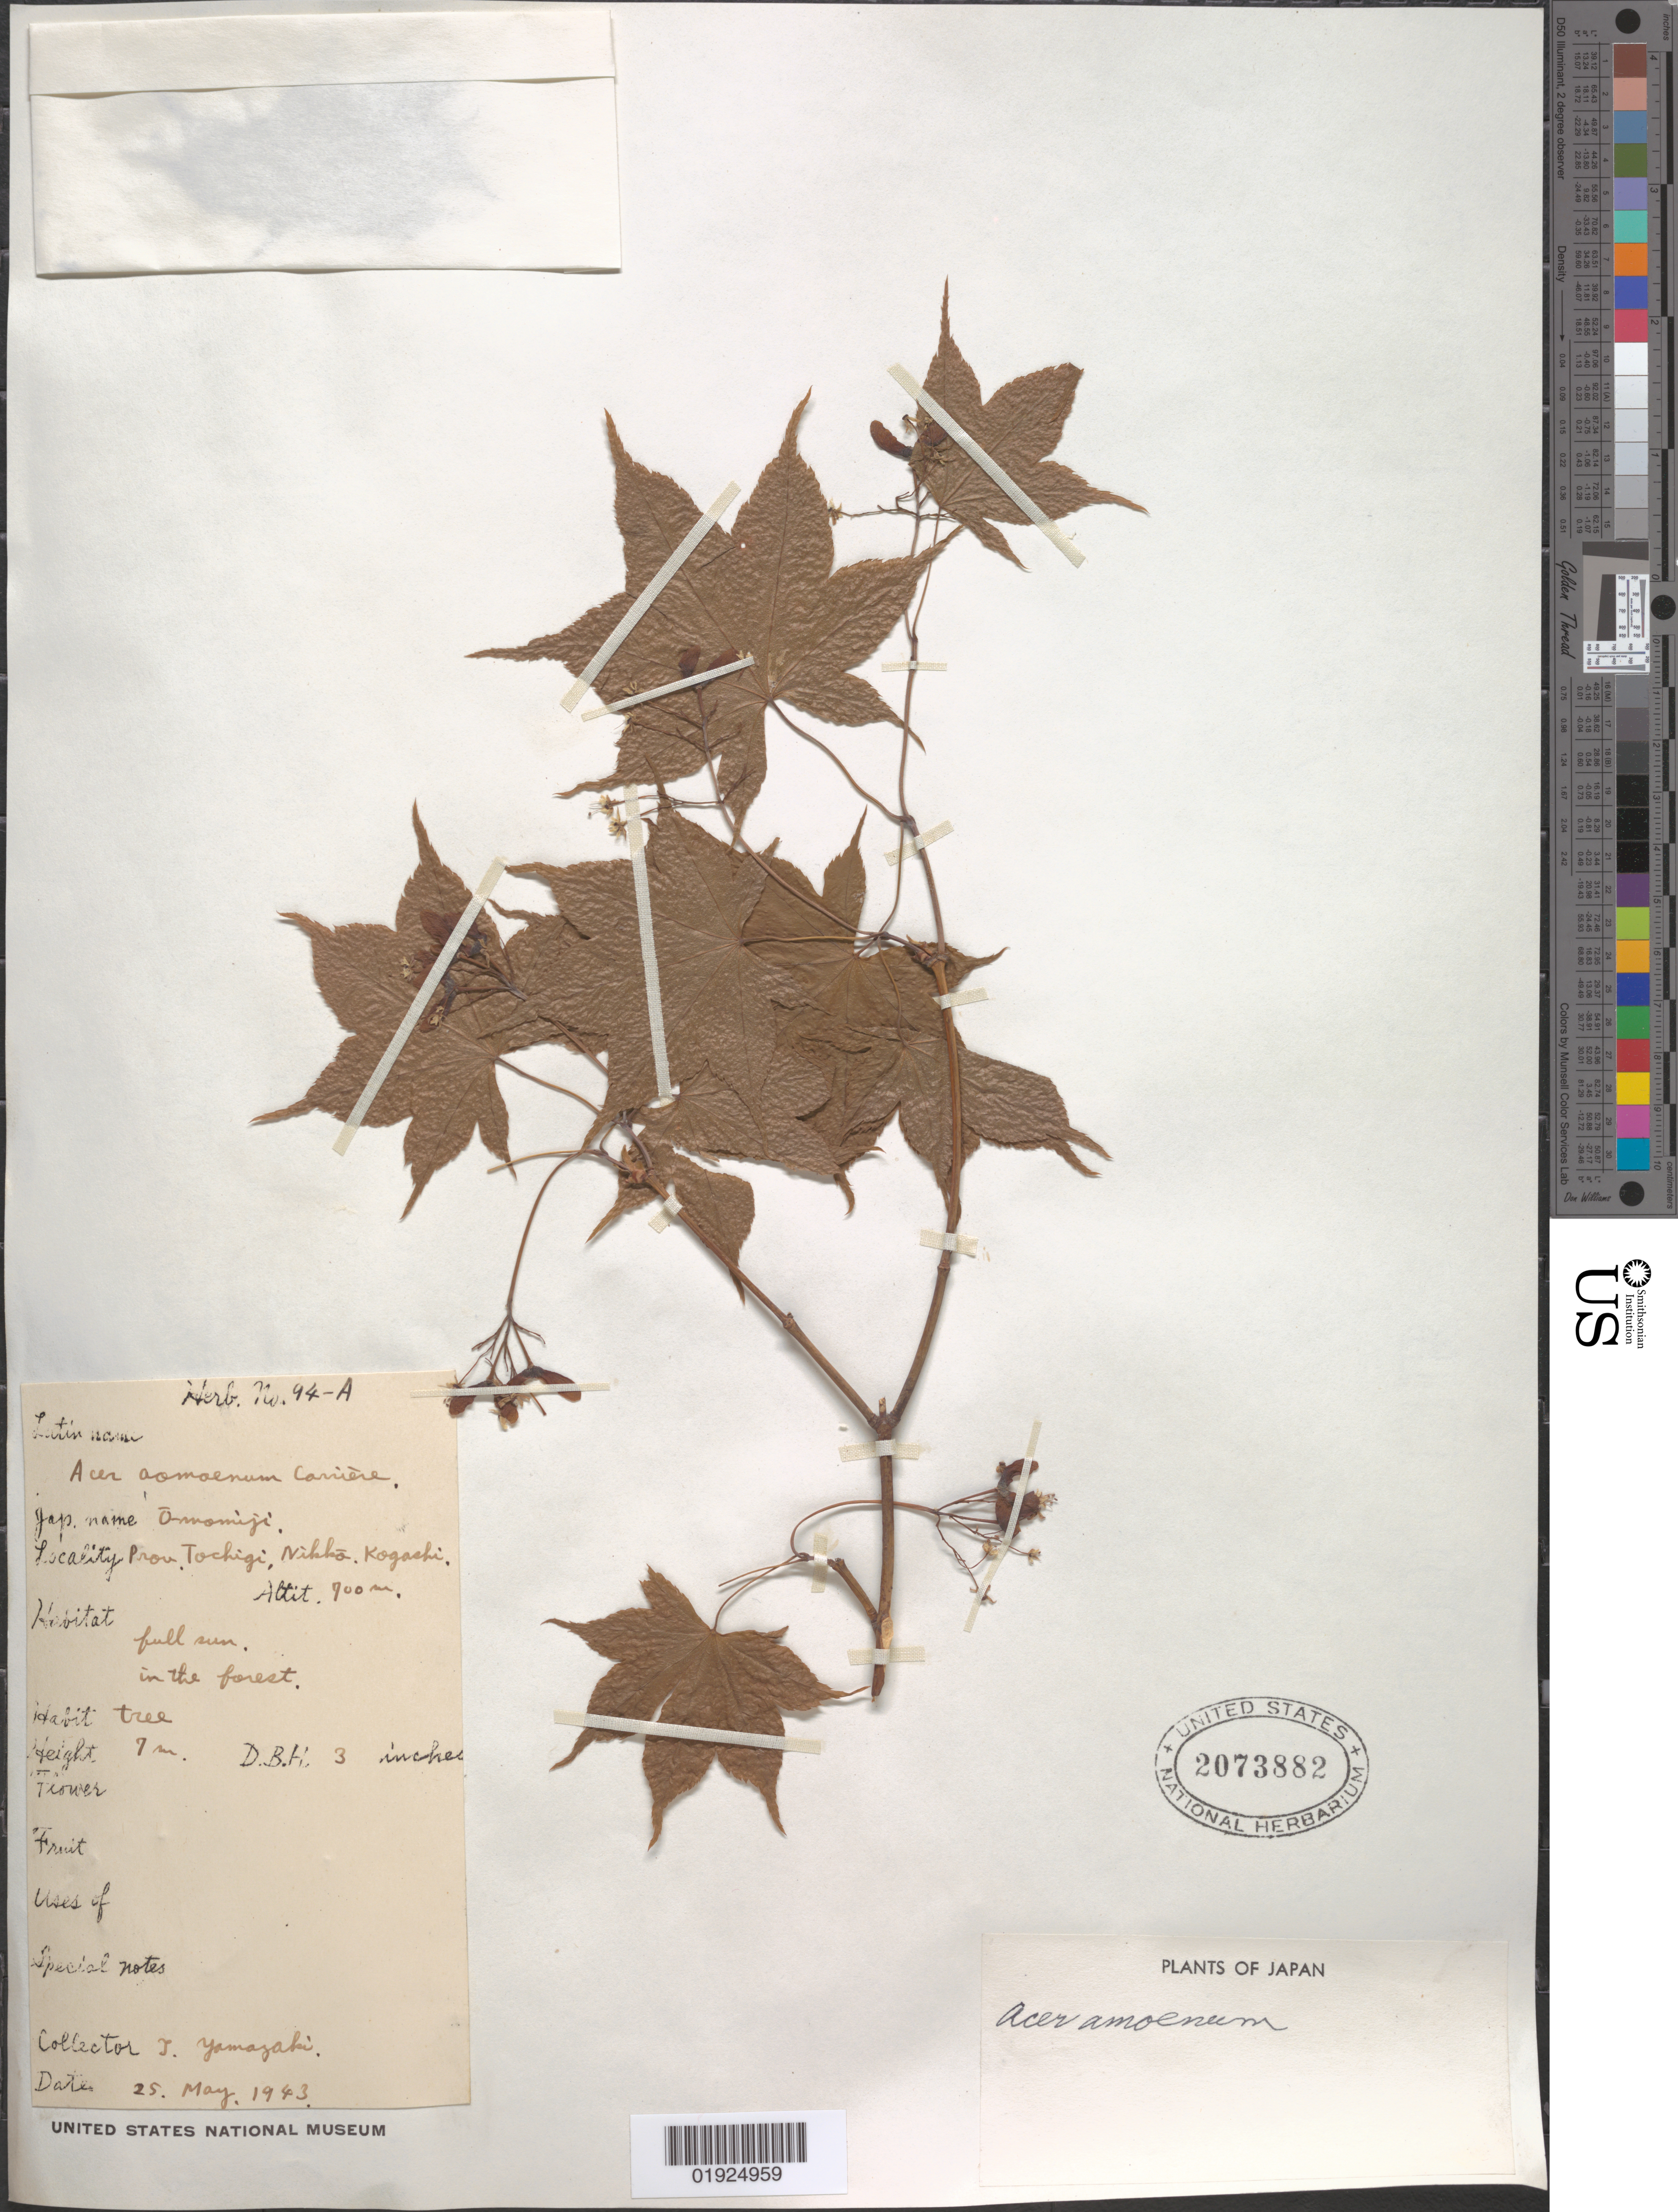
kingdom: Plantae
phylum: Tracheophyta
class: Magnoliopsida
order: Sapindales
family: Sapindaceae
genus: Acer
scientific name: Acer palmatum var. amoenum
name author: (Carrière) Ohwi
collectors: T. Yamazaki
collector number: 94-A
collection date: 1943-05-25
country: Japan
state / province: Totigi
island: Honshu I.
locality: Nikko, Kogashi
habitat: Full sun, in the forest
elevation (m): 900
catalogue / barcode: US 2073882